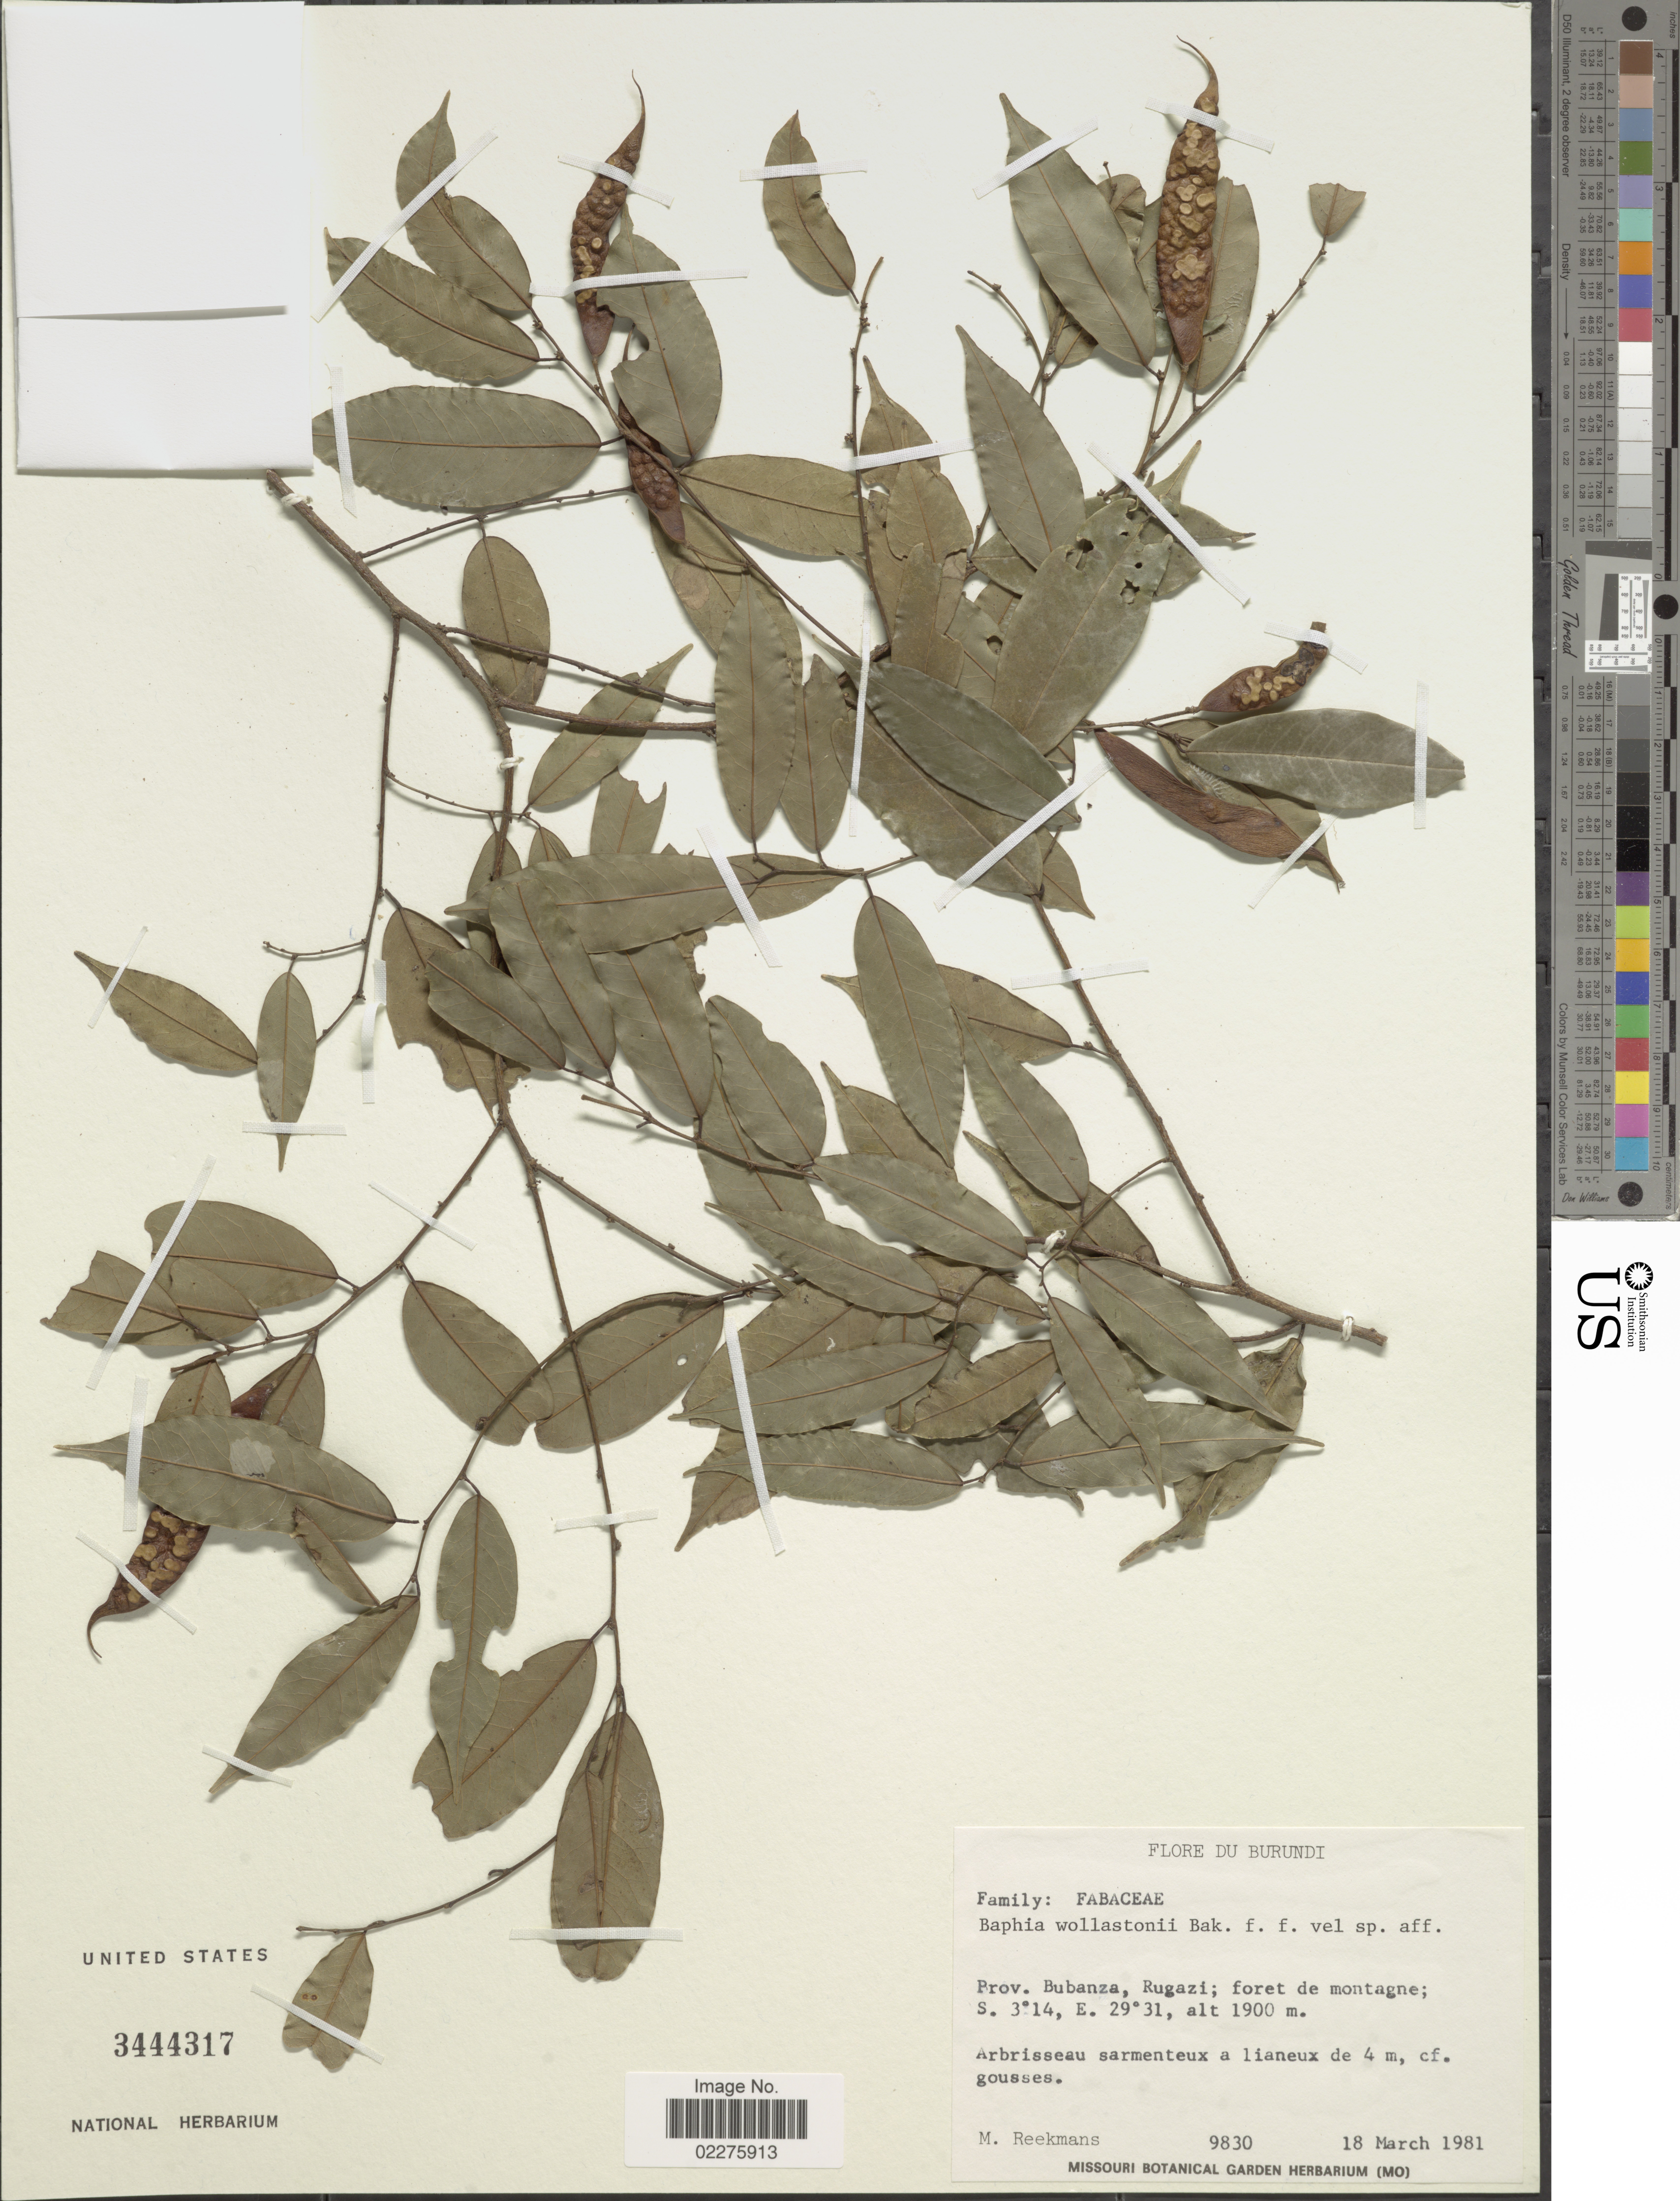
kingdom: Plantae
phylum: Tracheophyta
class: Magnoliopsida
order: Fabales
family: Fabaceae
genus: Baphia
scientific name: Baphia wollastonii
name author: Baker f.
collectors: M. Reekmans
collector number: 9830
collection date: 1981-03-18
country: Burundi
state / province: Bubanza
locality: Rugazi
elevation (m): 1900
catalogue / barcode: US 3444317